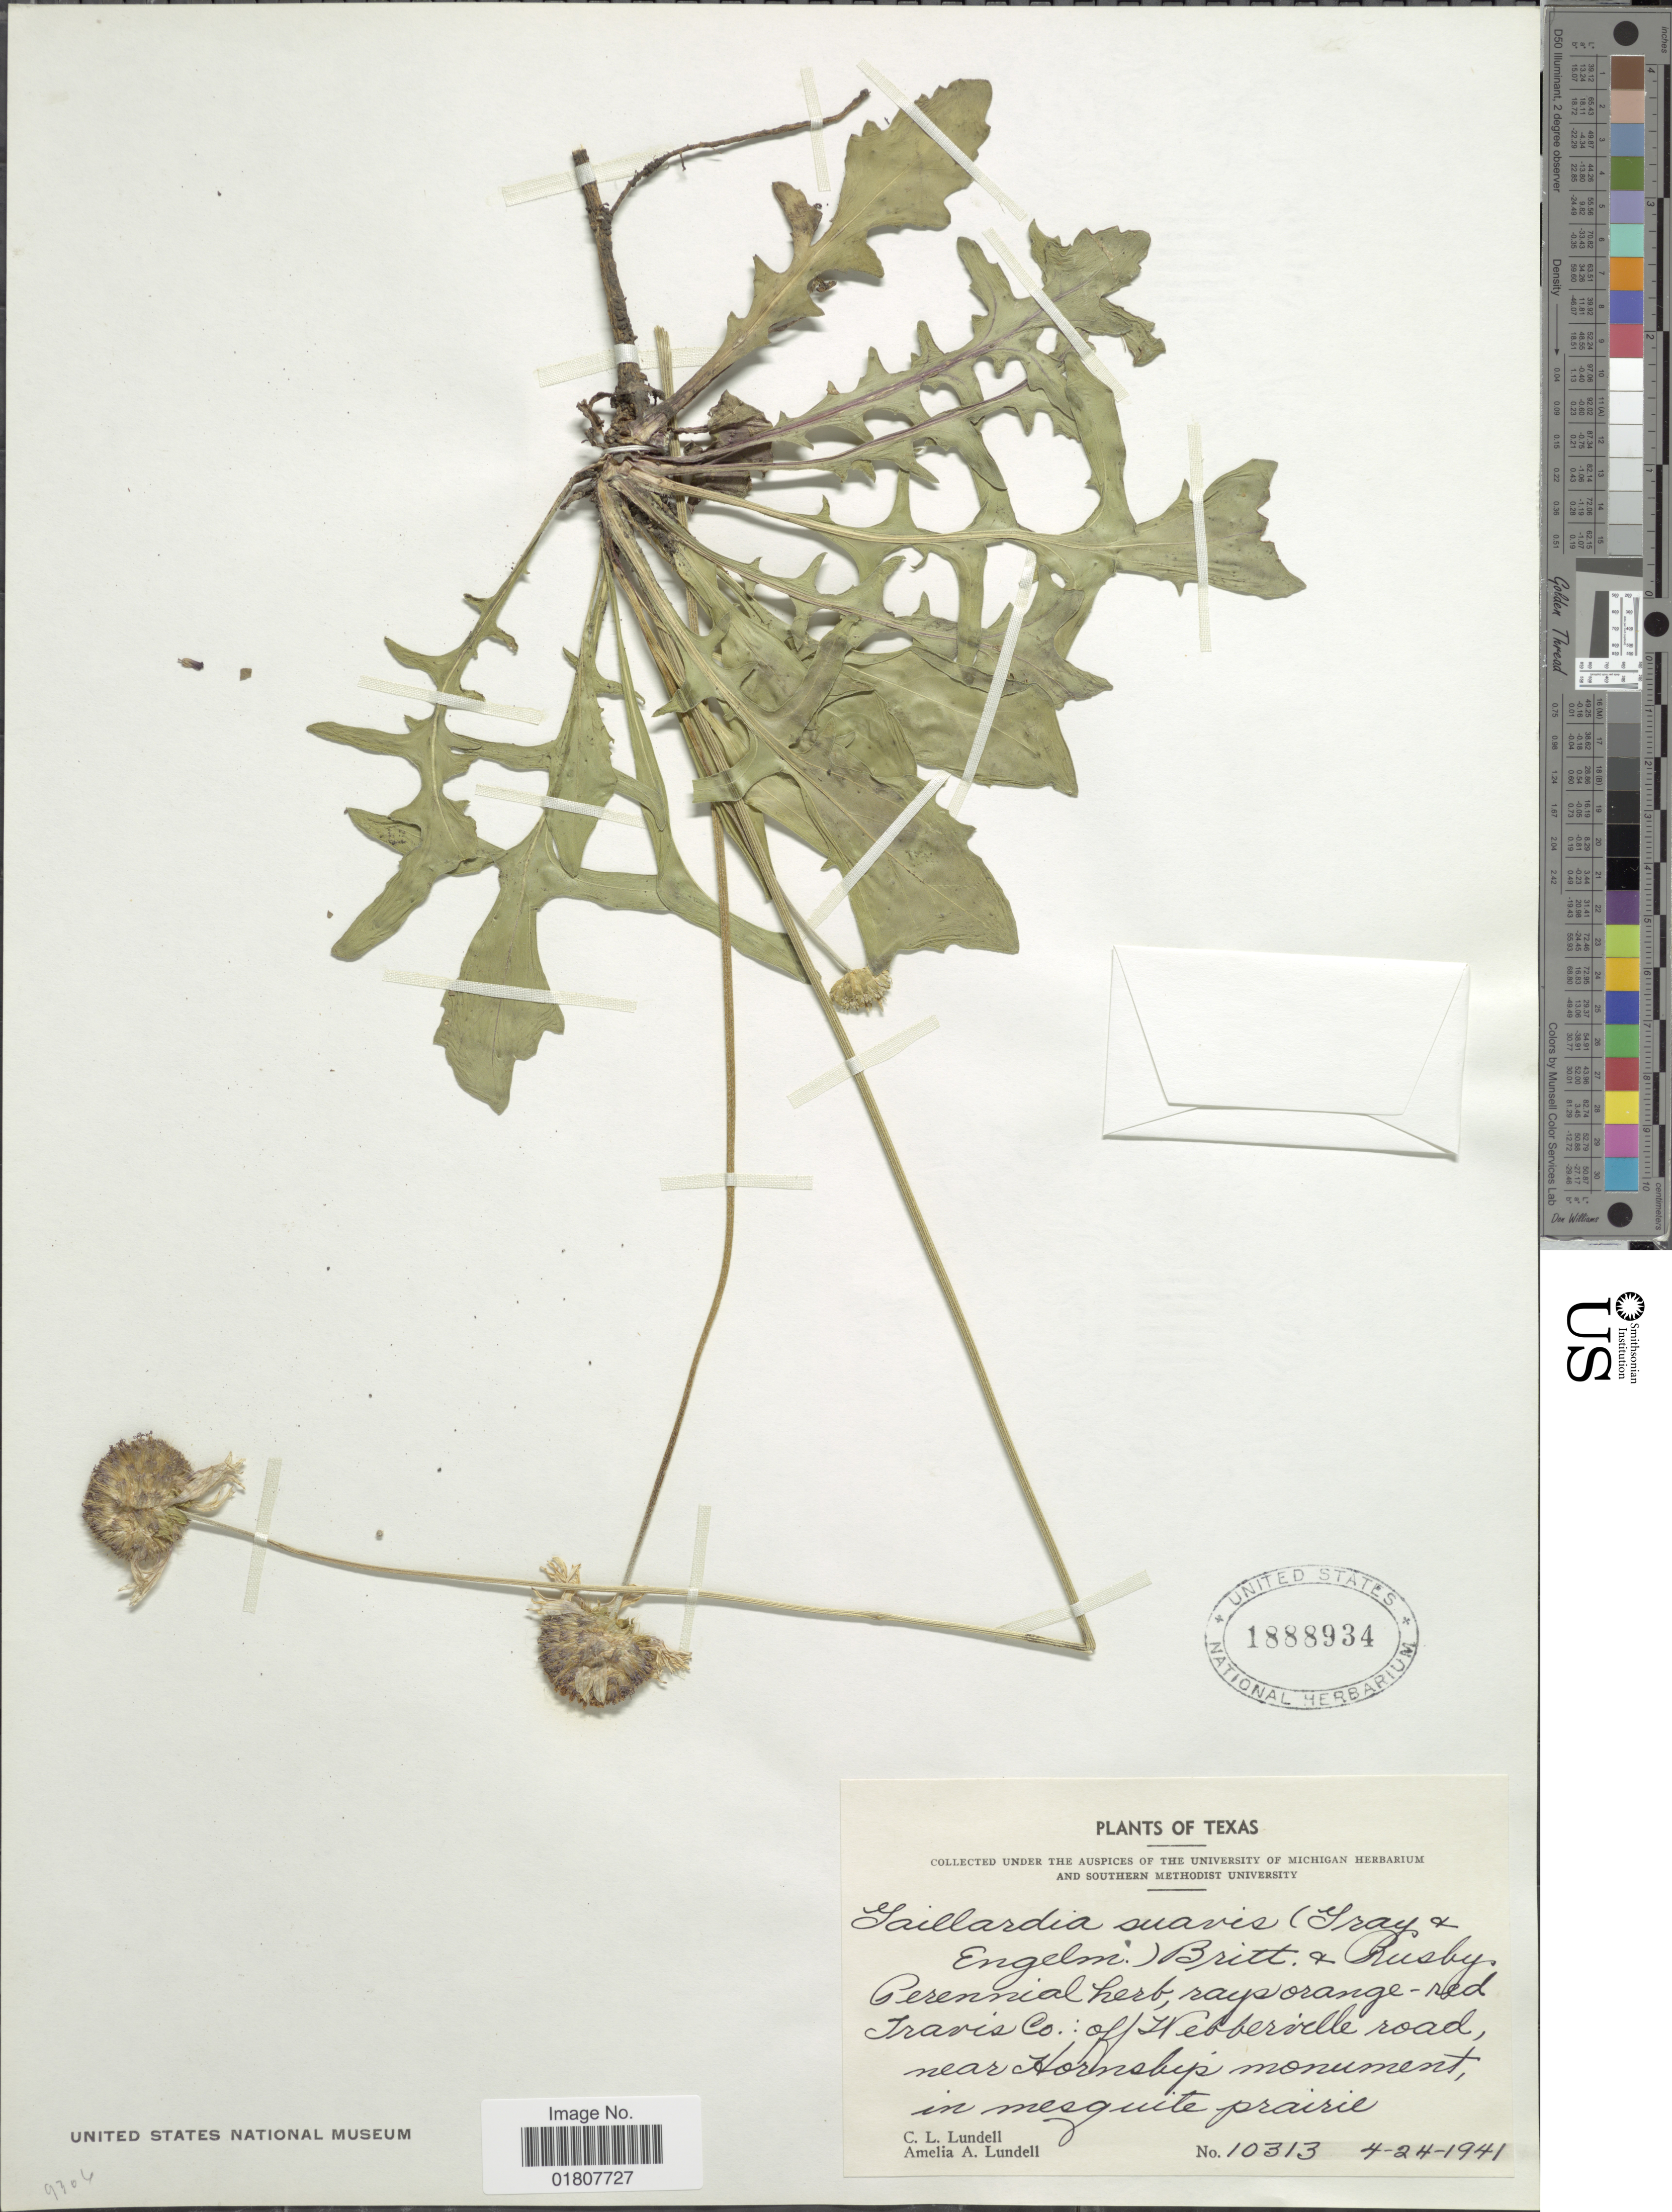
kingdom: Plantae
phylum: Tracheophyta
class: Magnoliopsida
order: Asterales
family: Asteraceae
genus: Gaillardia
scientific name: Gaillardia suavis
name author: (A. Gray & Engelm.) Britton & Rusby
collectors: C. L. Lundell & A. A. Lundell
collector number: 10313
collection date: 1941-04-24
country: United States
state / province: Texas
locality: Travis Co.: off Nebberville road, near Hornship monument, in mesquite praisie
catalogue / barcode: US 1888934